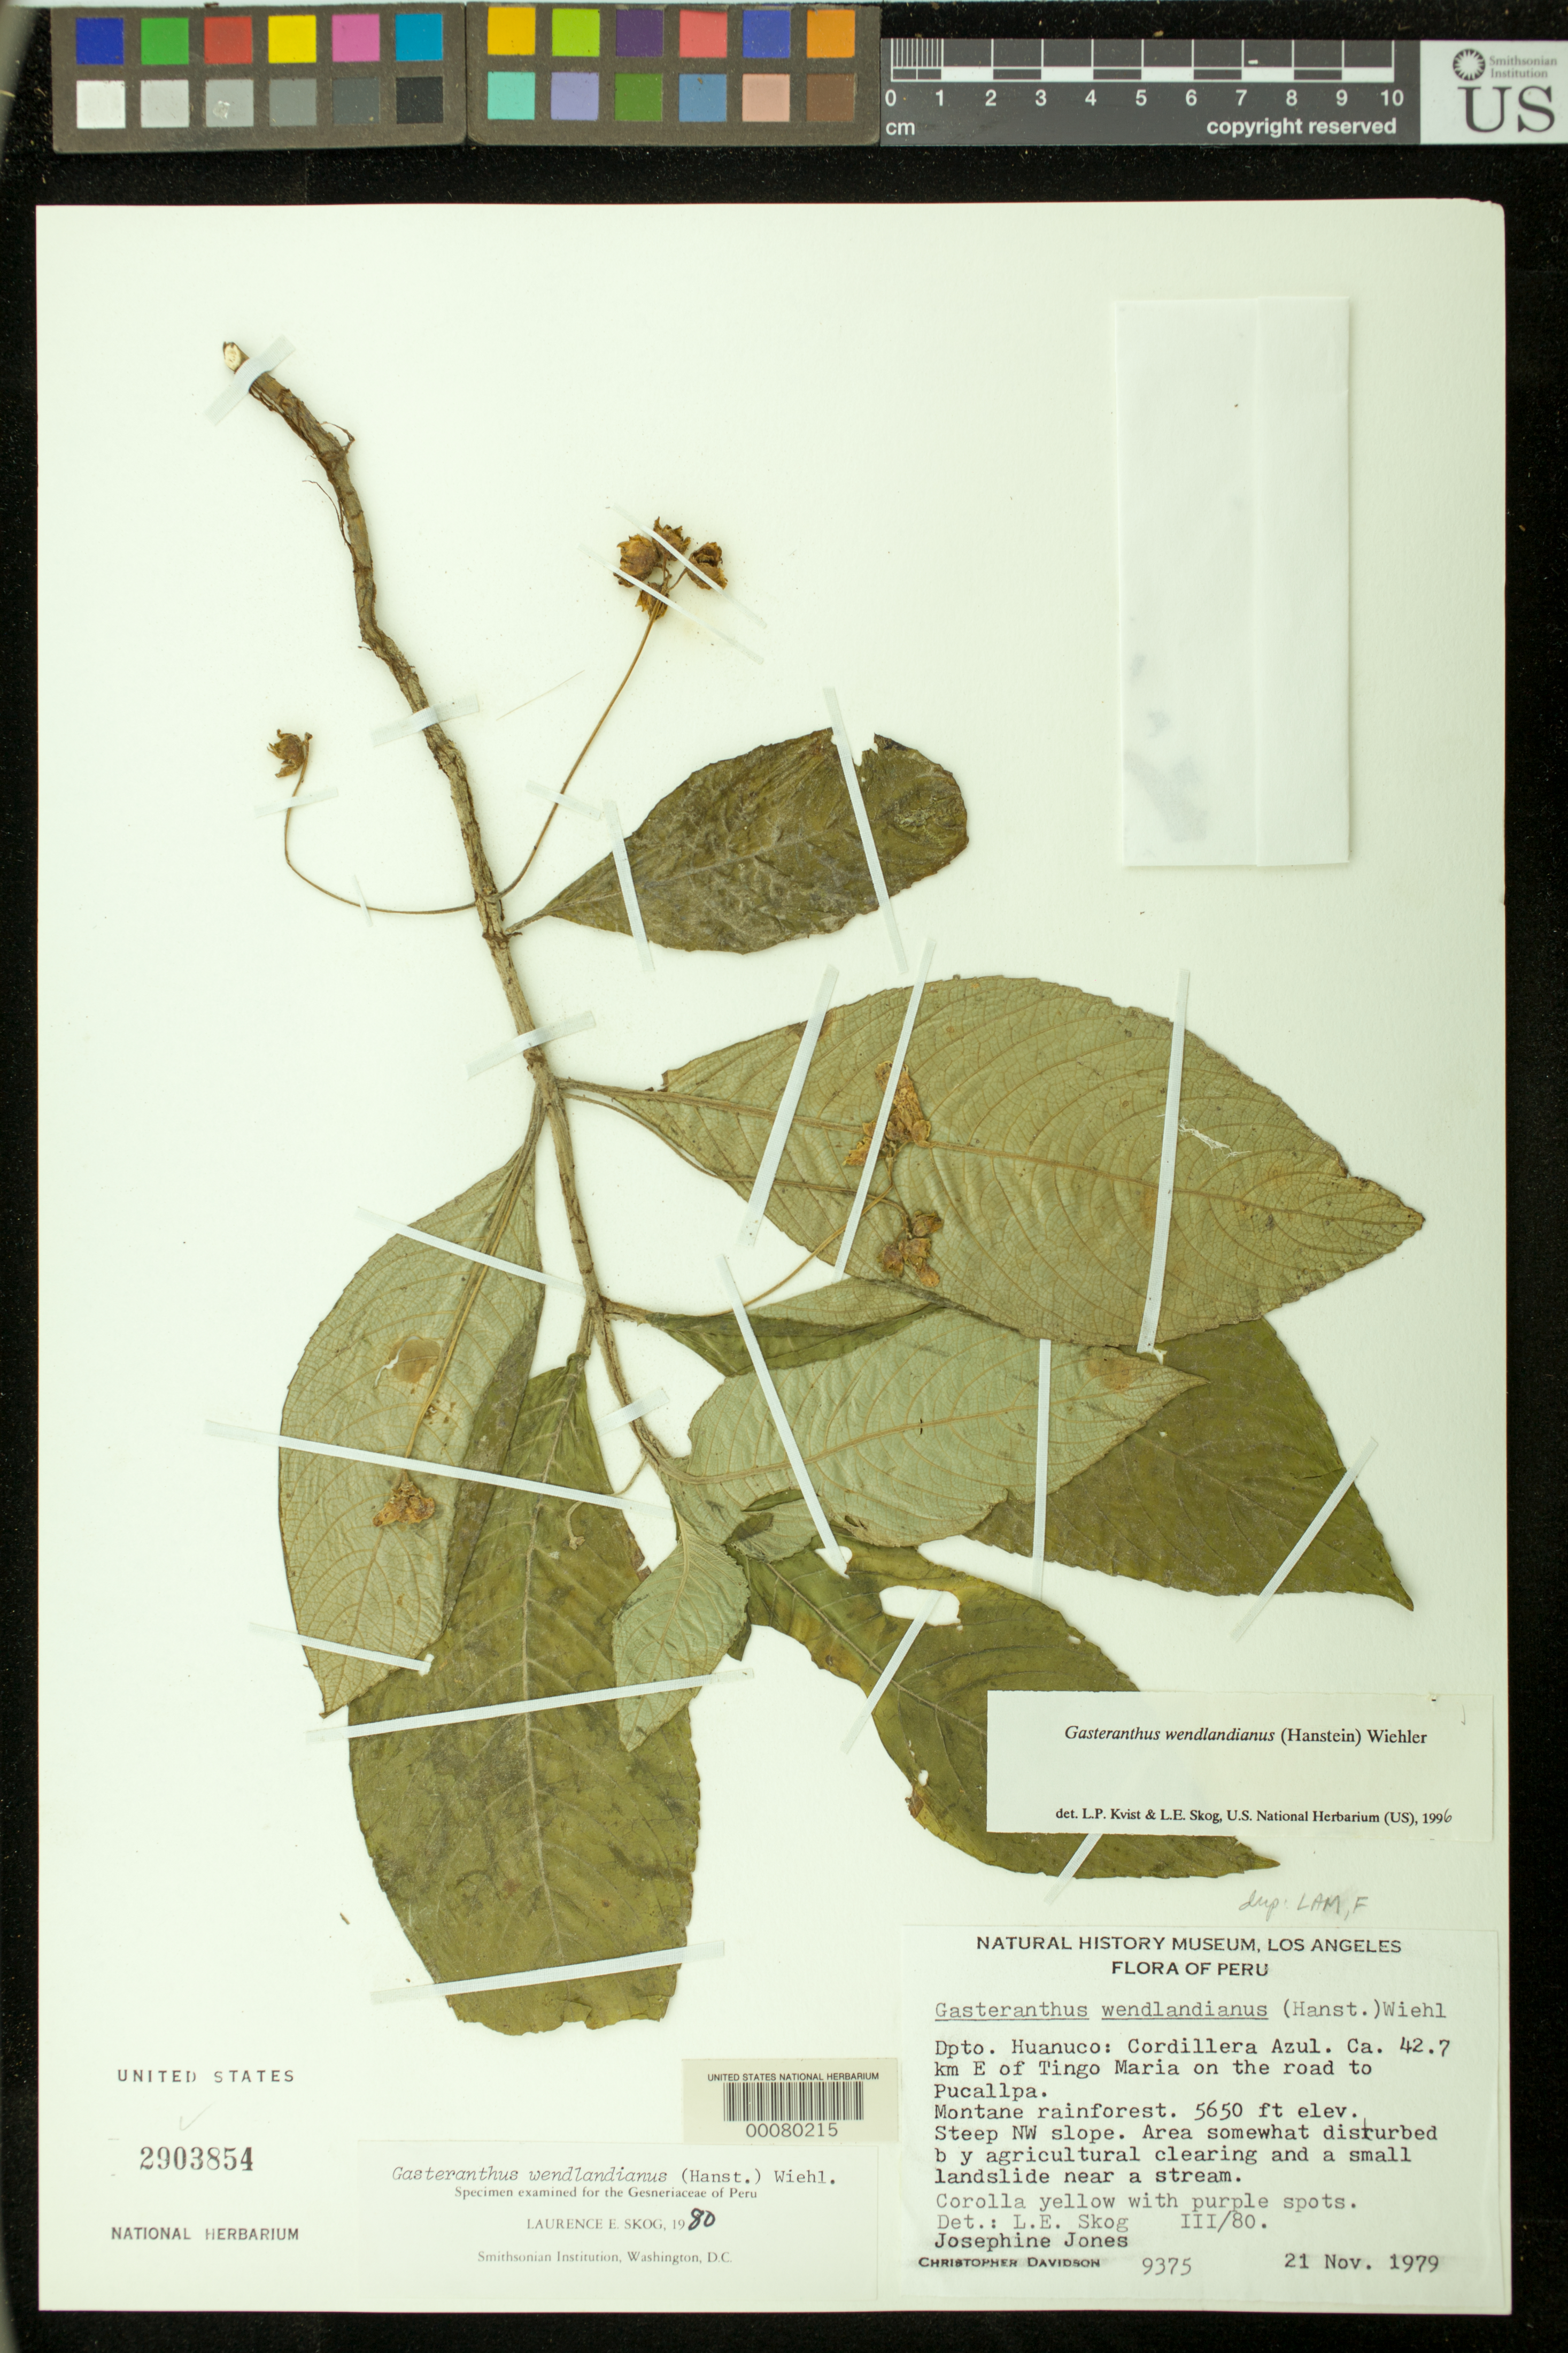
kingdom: Plantae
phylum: Tracheophyta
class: Magnoliopsida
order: Lamiales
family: Gesneriaceae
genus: Gasteranthus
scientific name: Gasteranthus wendlandianus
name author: (Hanst.) Wiehler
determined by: Skog, Laurence E.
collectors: C. Davidson & J. Jones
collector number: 9375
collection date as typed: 21 Nov 1979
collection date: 1979-11-21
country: Peru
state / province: Huánuco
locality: Cordillera Azul, ca. 42.7 km E of Tingo Maria on the road to Pucallpa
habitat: Montane rainforest, steep NW slope, area somewhat disturbed by agricultural clearing and a small landslide near a stream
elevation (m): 1722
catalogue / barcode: US 2903854